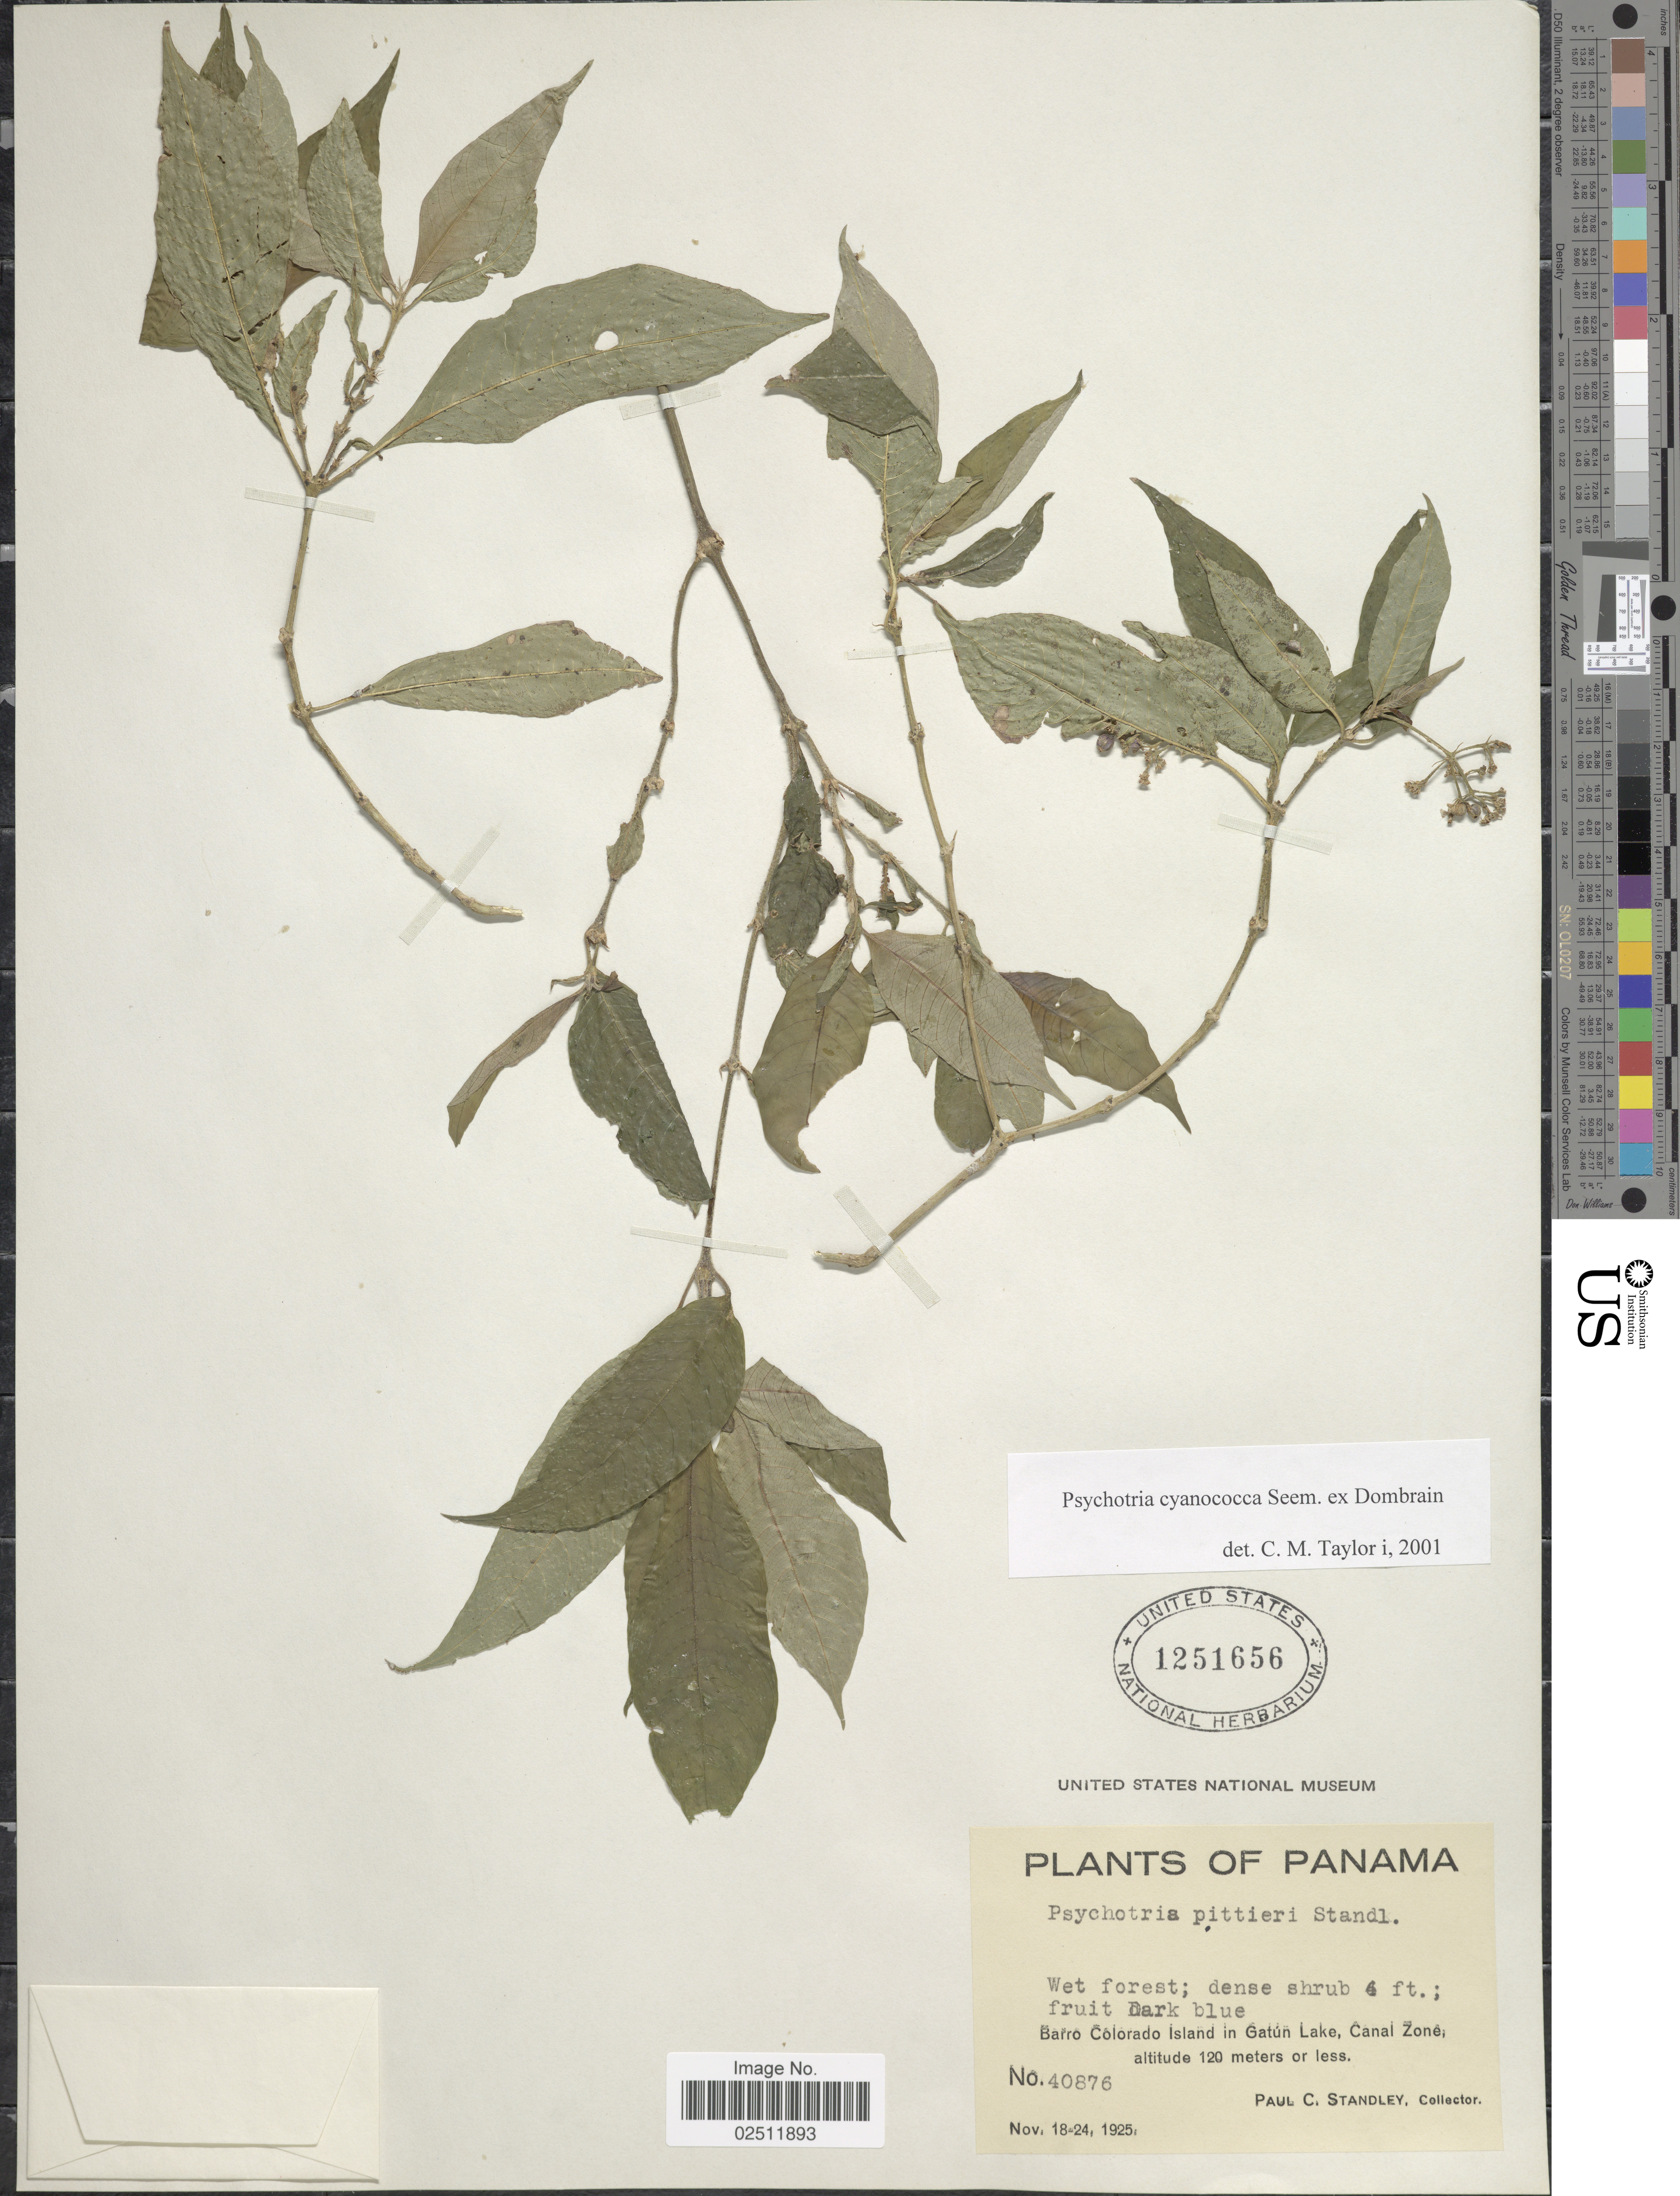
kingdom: Plantae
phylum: Tracheophyta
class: Magnoliopsida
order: Gentianales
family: Rubiaceae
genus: Psychotria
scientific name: Psychotria cyanococca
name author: Seem. ex Dombrain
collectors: P. C. Standley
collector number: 40876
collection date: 1925-11-18/1925-11-24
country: Panama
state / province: Panamá Oeste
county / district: Canal Zone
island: Barro Colorado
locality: Barro Colorado Island in Gatún Lake, Canal Zone.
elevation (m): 120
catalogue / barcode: US 1251656